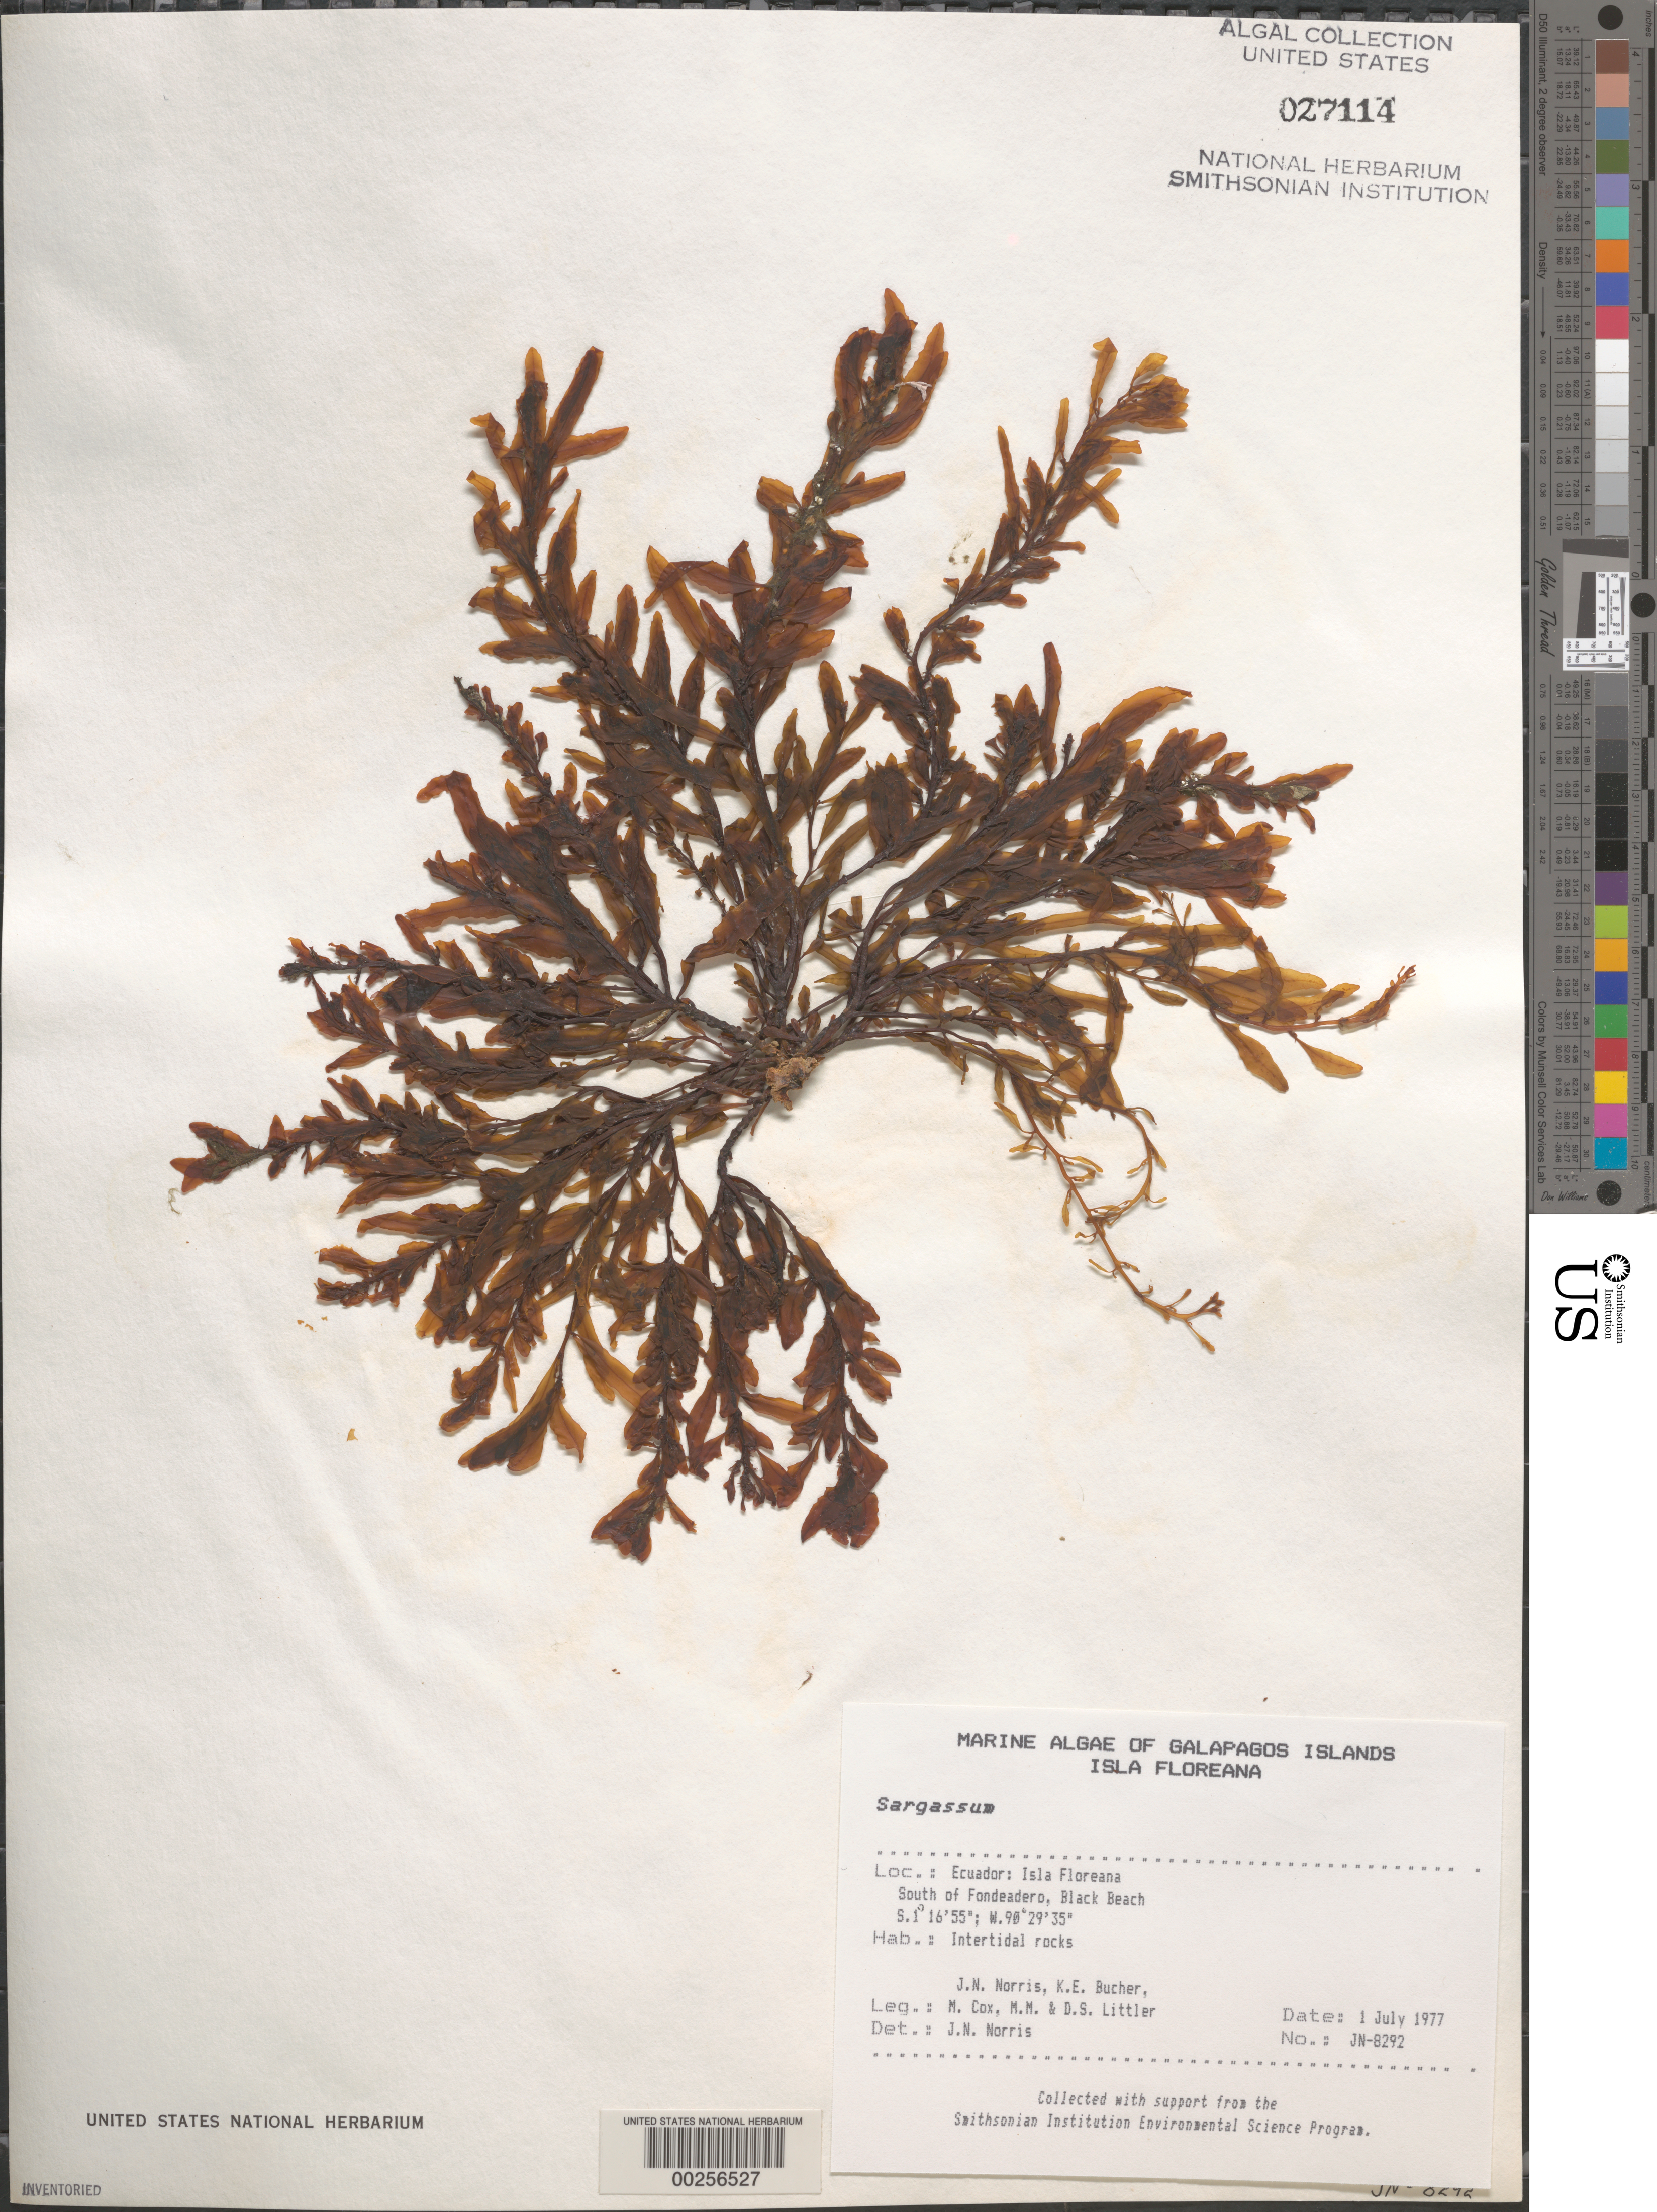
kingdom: Chromista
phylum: Ochrophyta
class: Phaeophyceae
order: Fucales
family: Sargassaceae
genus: Sargassum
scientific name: Sargassum sp.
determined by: Norris, James N.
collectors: J. N. Norris, K. E. Bucher, M. Cox, M. M. Littler & D. S. Littler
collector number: JN-8292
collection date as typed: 01 Jul 1977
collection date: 1977-07-01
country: Ecuador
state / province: Colón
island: Floreana [Charles, Santa Maria]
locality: Black Beach south of Fondeadero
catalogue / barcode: US 27114